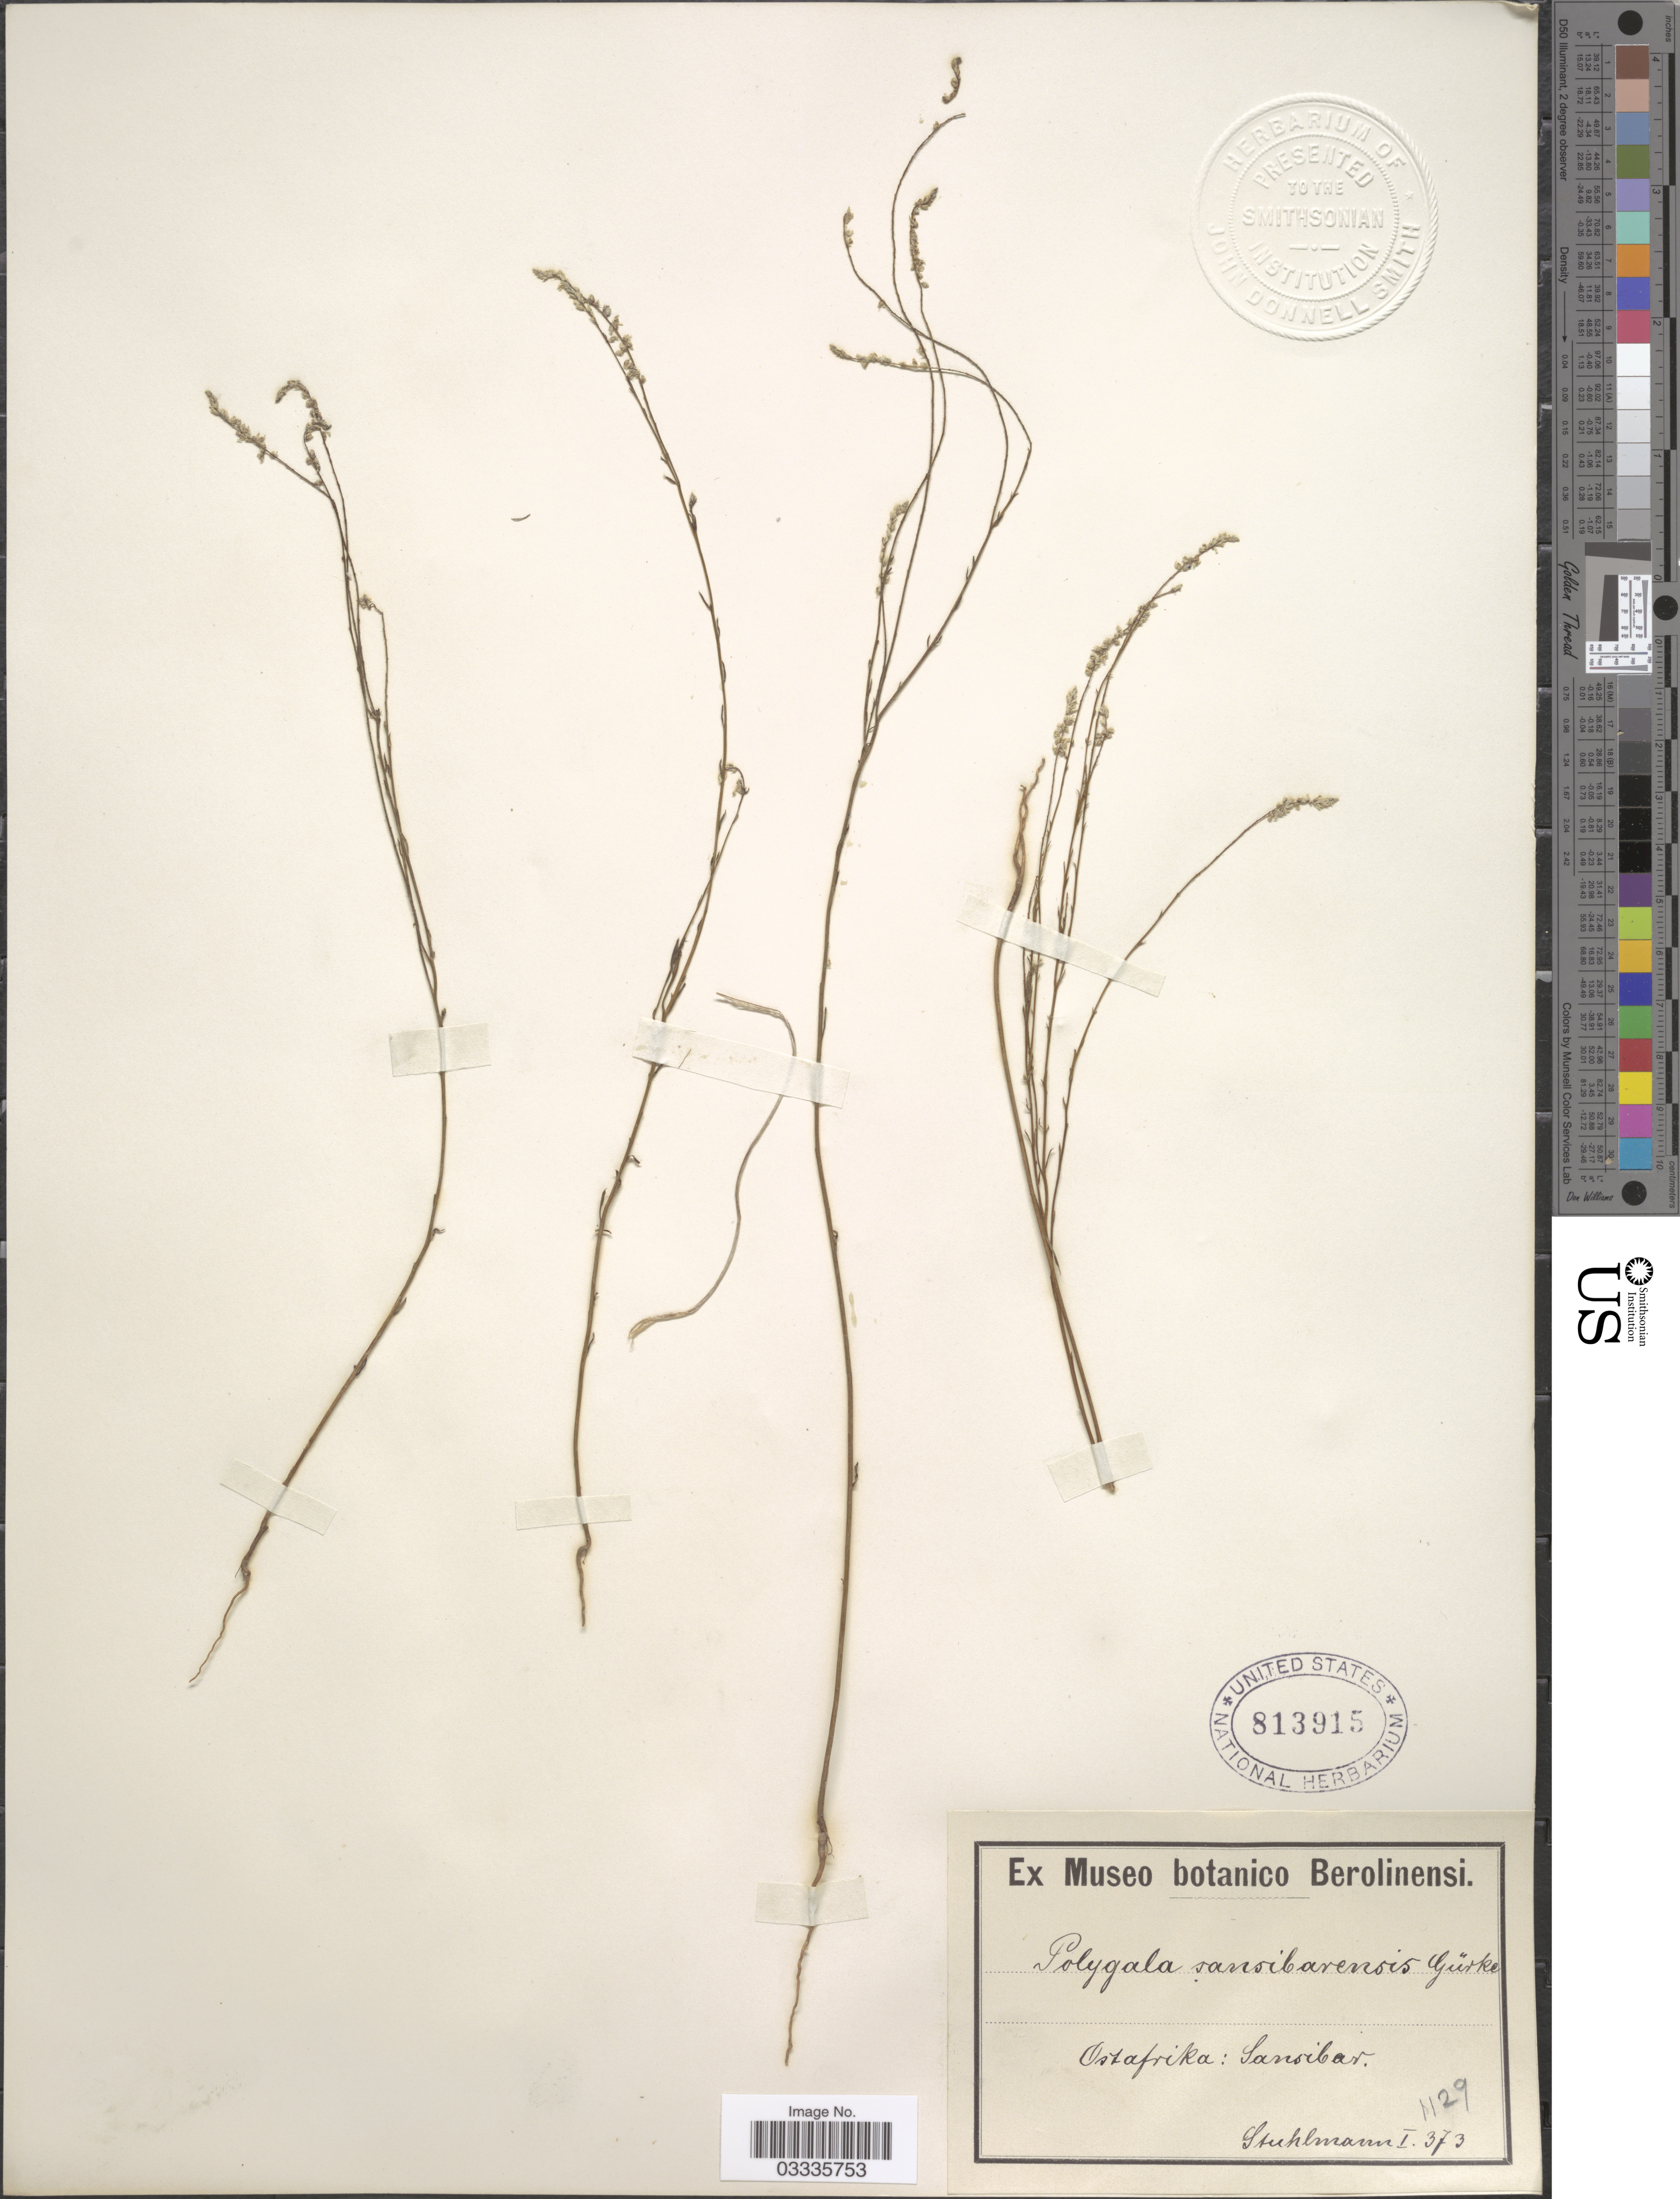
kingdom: Plantae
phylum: Tracheophyta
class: Magnoliopsida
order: Fabales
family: Polygalaceae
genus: Polygala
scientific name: Polygala sansisbarensis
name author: Gürke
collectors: -. Stuhlmann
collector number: I373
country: Tanzania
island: Zanzibar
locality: Ostafrika: Sansibar.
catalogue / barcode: US 813915